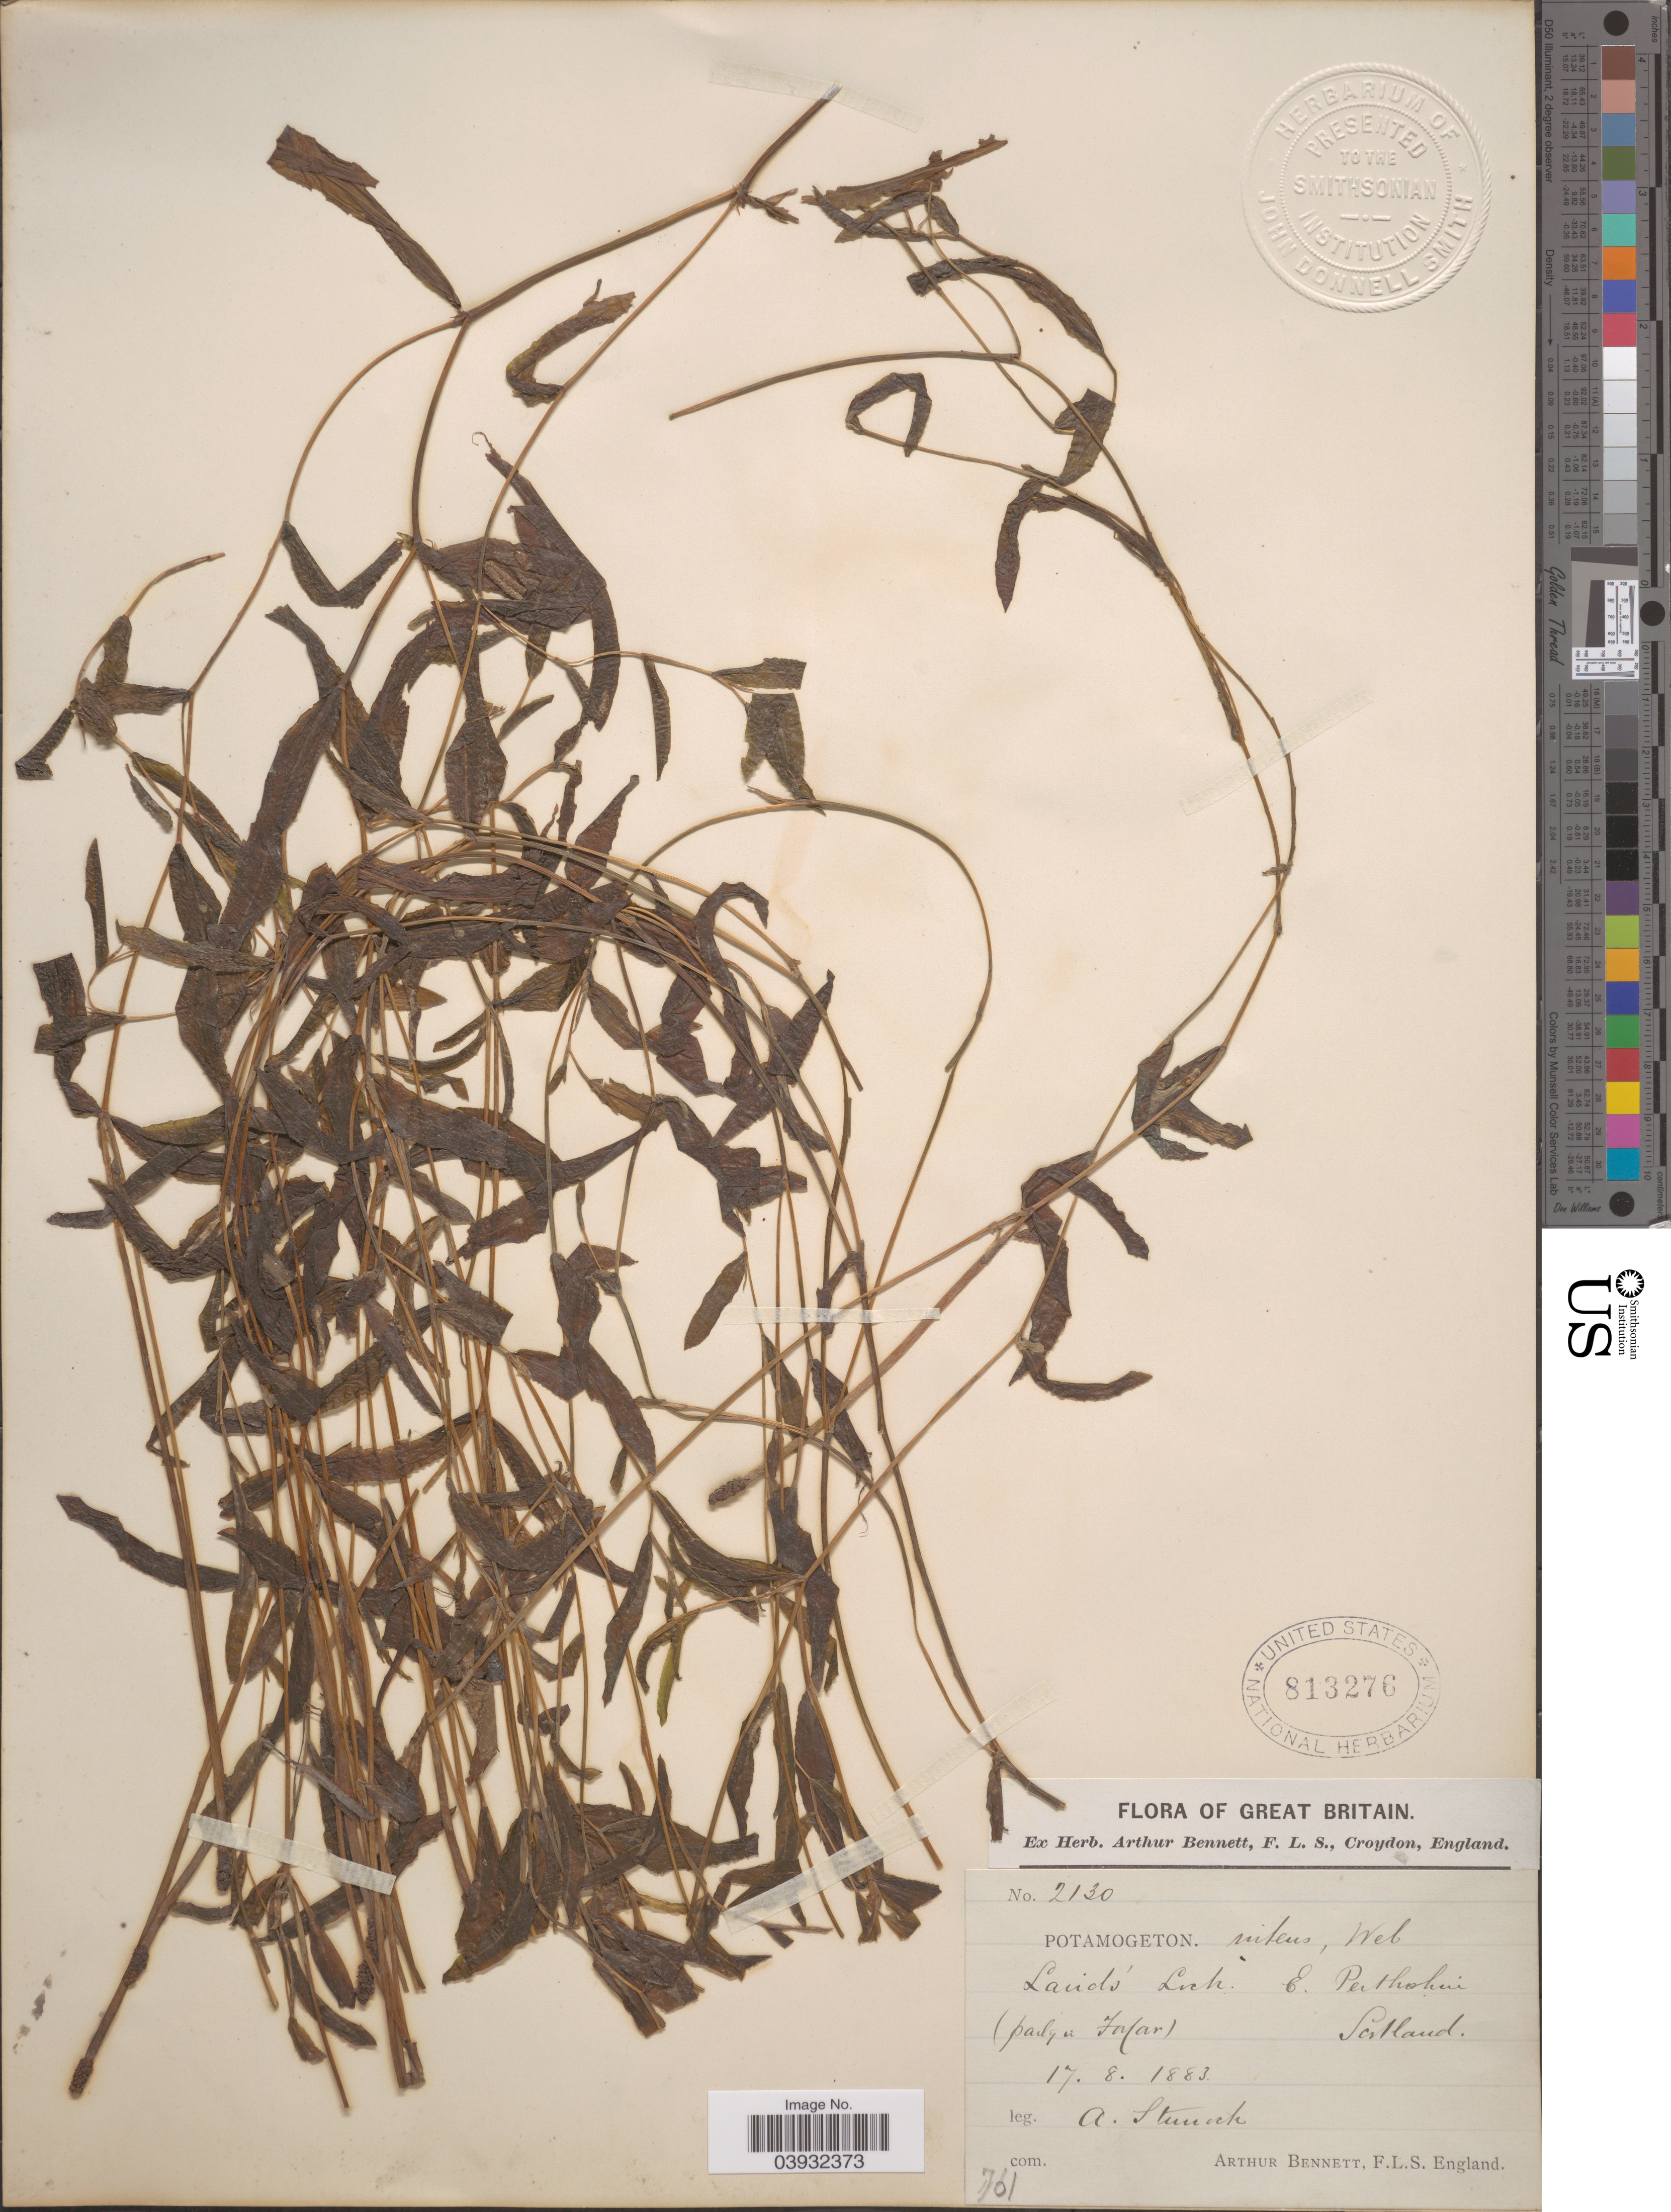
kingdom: Plantae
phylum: Tracheophyta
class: Liliopsida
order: Alismatales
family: Potamogetonaceae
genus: Potamogeton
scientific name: Potamogeton nitens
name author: Willd. ex Cham. & Schltdl.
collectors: A. Sterneck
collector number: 2130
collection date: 1883-08-17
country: United Kingdom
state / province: Scotland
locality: Land's Lick. East Perthshire.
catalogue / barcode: US 813276